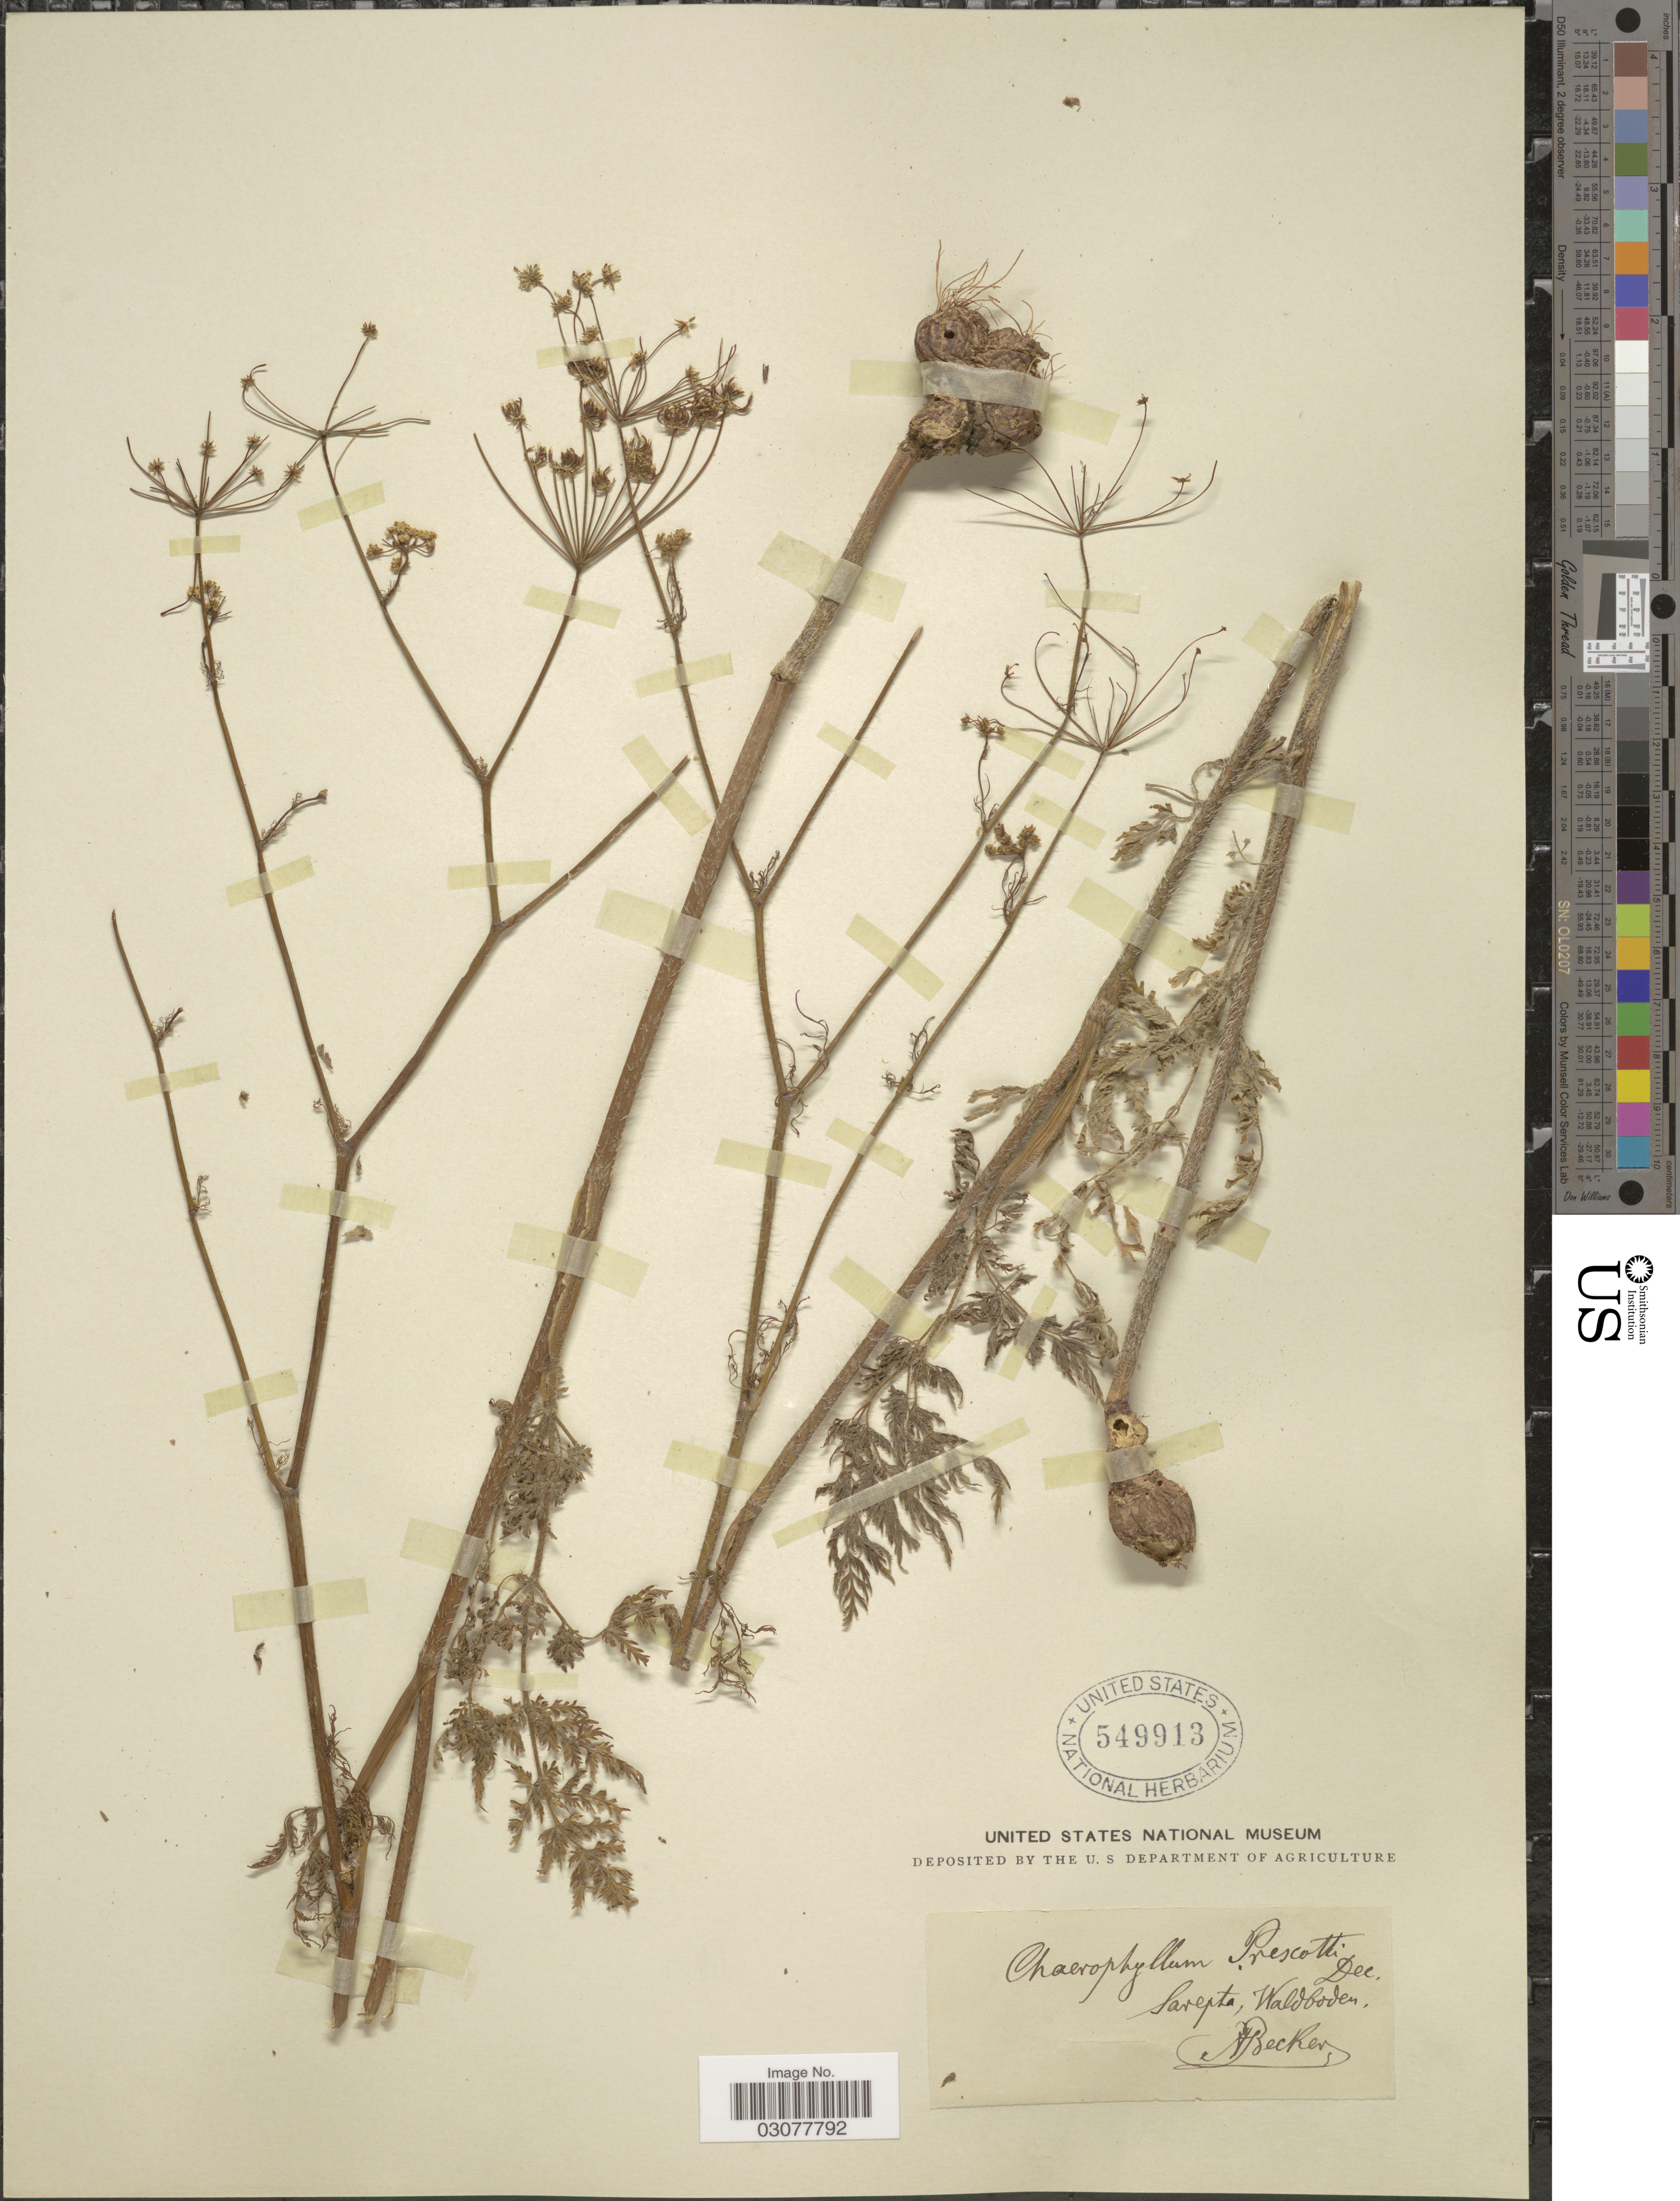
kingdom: Plantae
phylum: Tracheophyta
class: Magnoliopsida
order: Apiales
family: Apiaceae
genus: Chaerophyllum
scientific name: Chaerophyllum prescottii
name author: DC.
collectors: A. Becker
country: Russian Federation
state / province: Volgograd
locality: Sarepta, Waldboden.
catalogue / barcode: US 549913